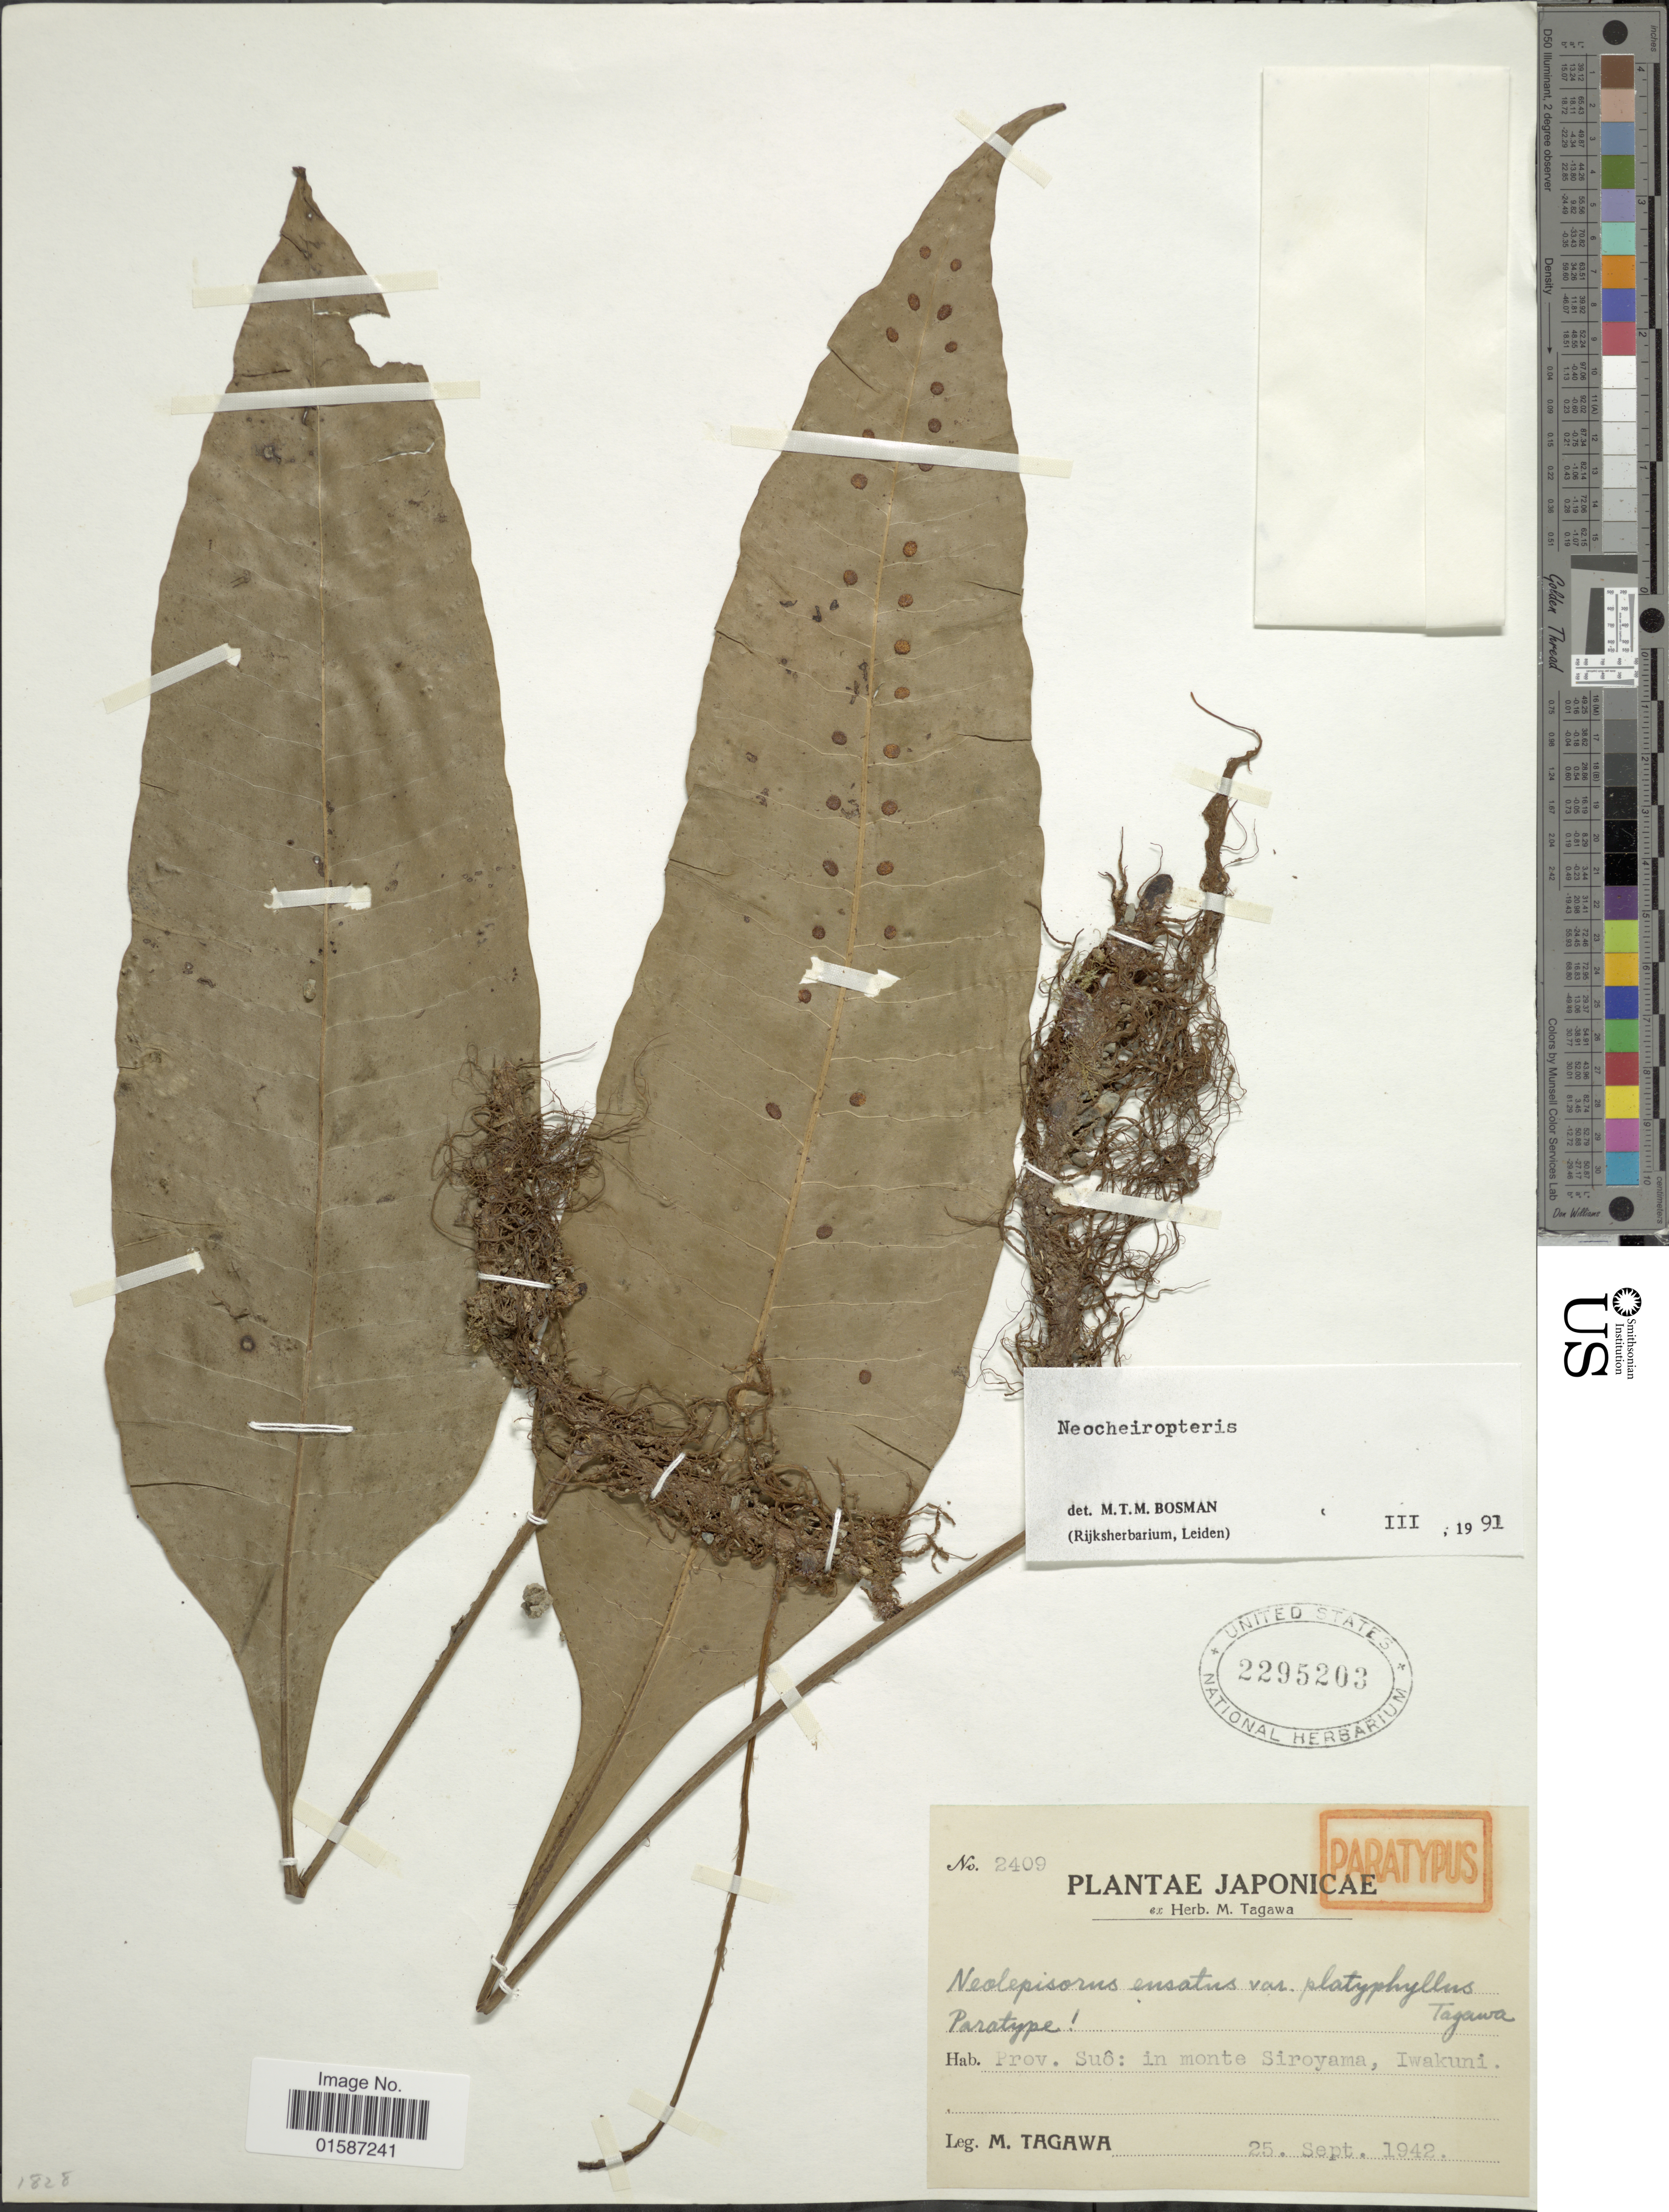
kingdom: Plantae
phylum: Tracheophyta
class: Polypodiopsida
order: Polypodiales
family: Polypodiaceae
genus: Neolepisorus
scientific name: Neolepisorus ensatus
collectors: M. Tagawa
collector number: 2409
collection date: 1942-09-25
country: Ivory Coast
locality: Prov. Suo: in monte Siroyama, Iwakuni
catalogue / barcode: US 2295203